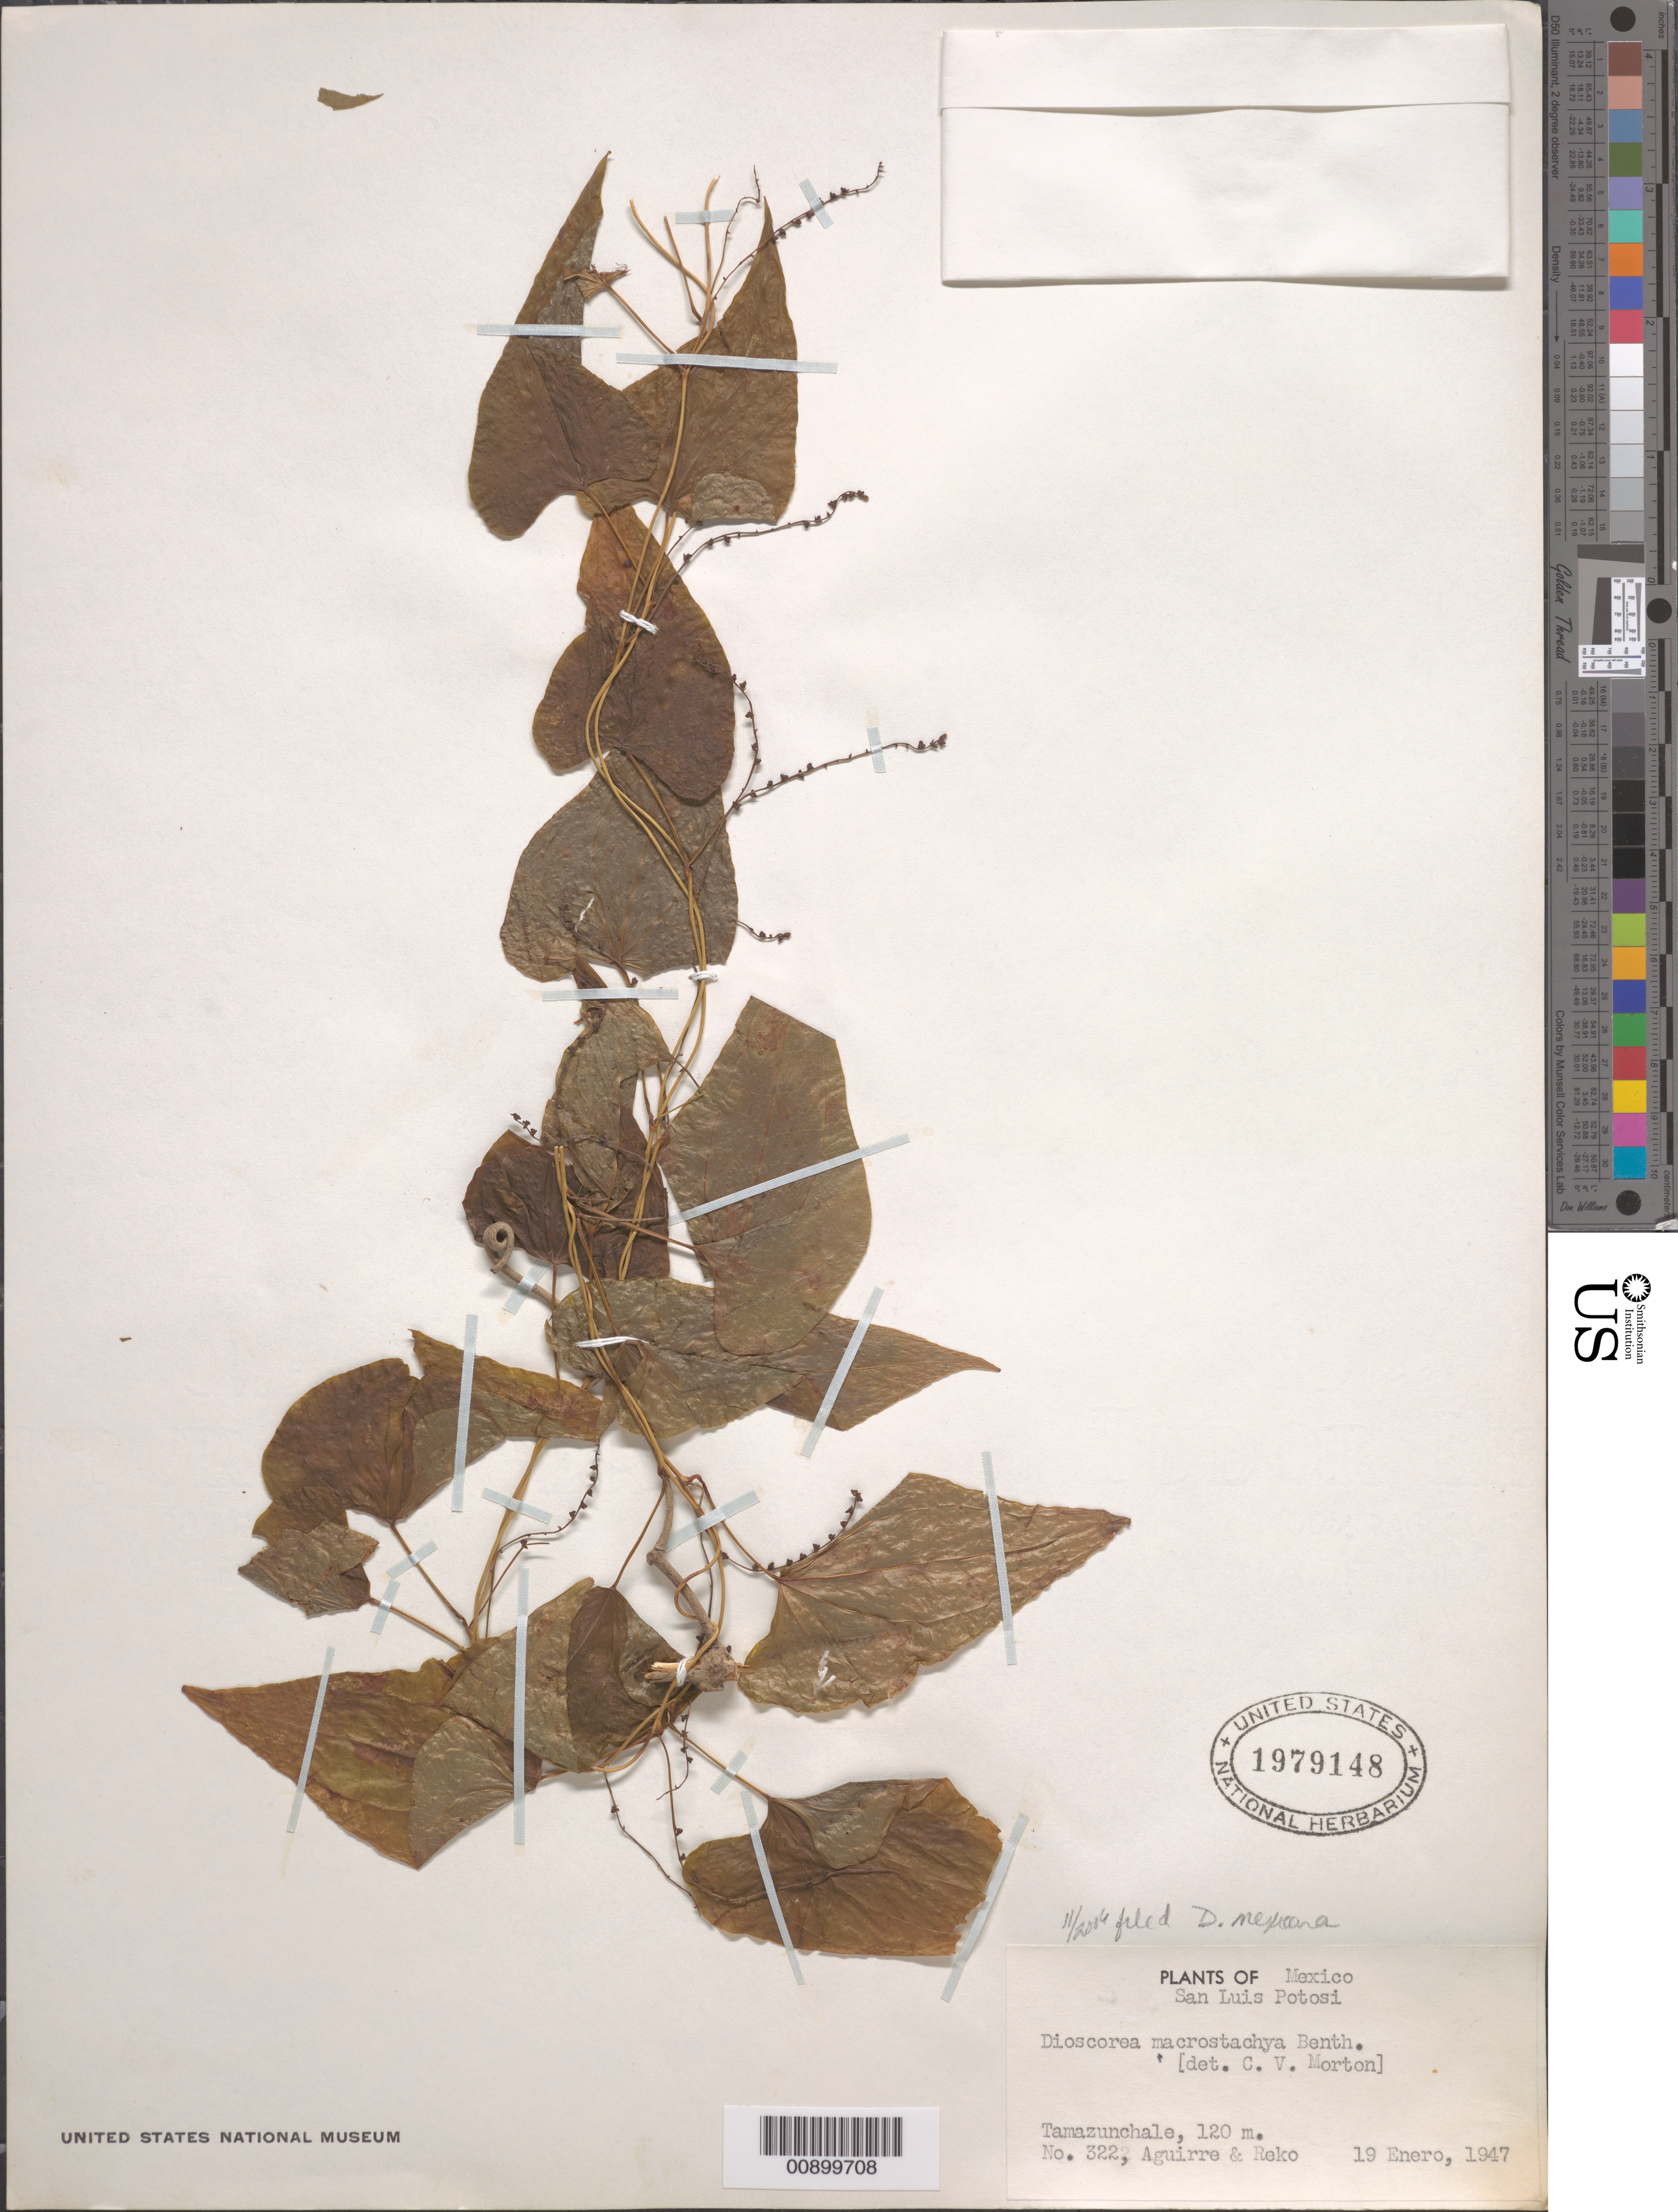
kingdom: Plantae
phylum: Tracheophyta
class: Liliopsida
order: Dioscoreales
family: Dioscoreaceae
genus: Dioscorea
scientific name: Dioscorea mexicana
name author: Scheidw.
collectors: Aguirre, -- & B. P. Reko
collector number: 322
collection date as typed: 19 Jan 1947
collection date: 1947-01-19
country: Mexico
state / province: San Luis Potosí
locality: Tamazunchale, San Luis Potosí.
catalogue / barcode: US 1979148